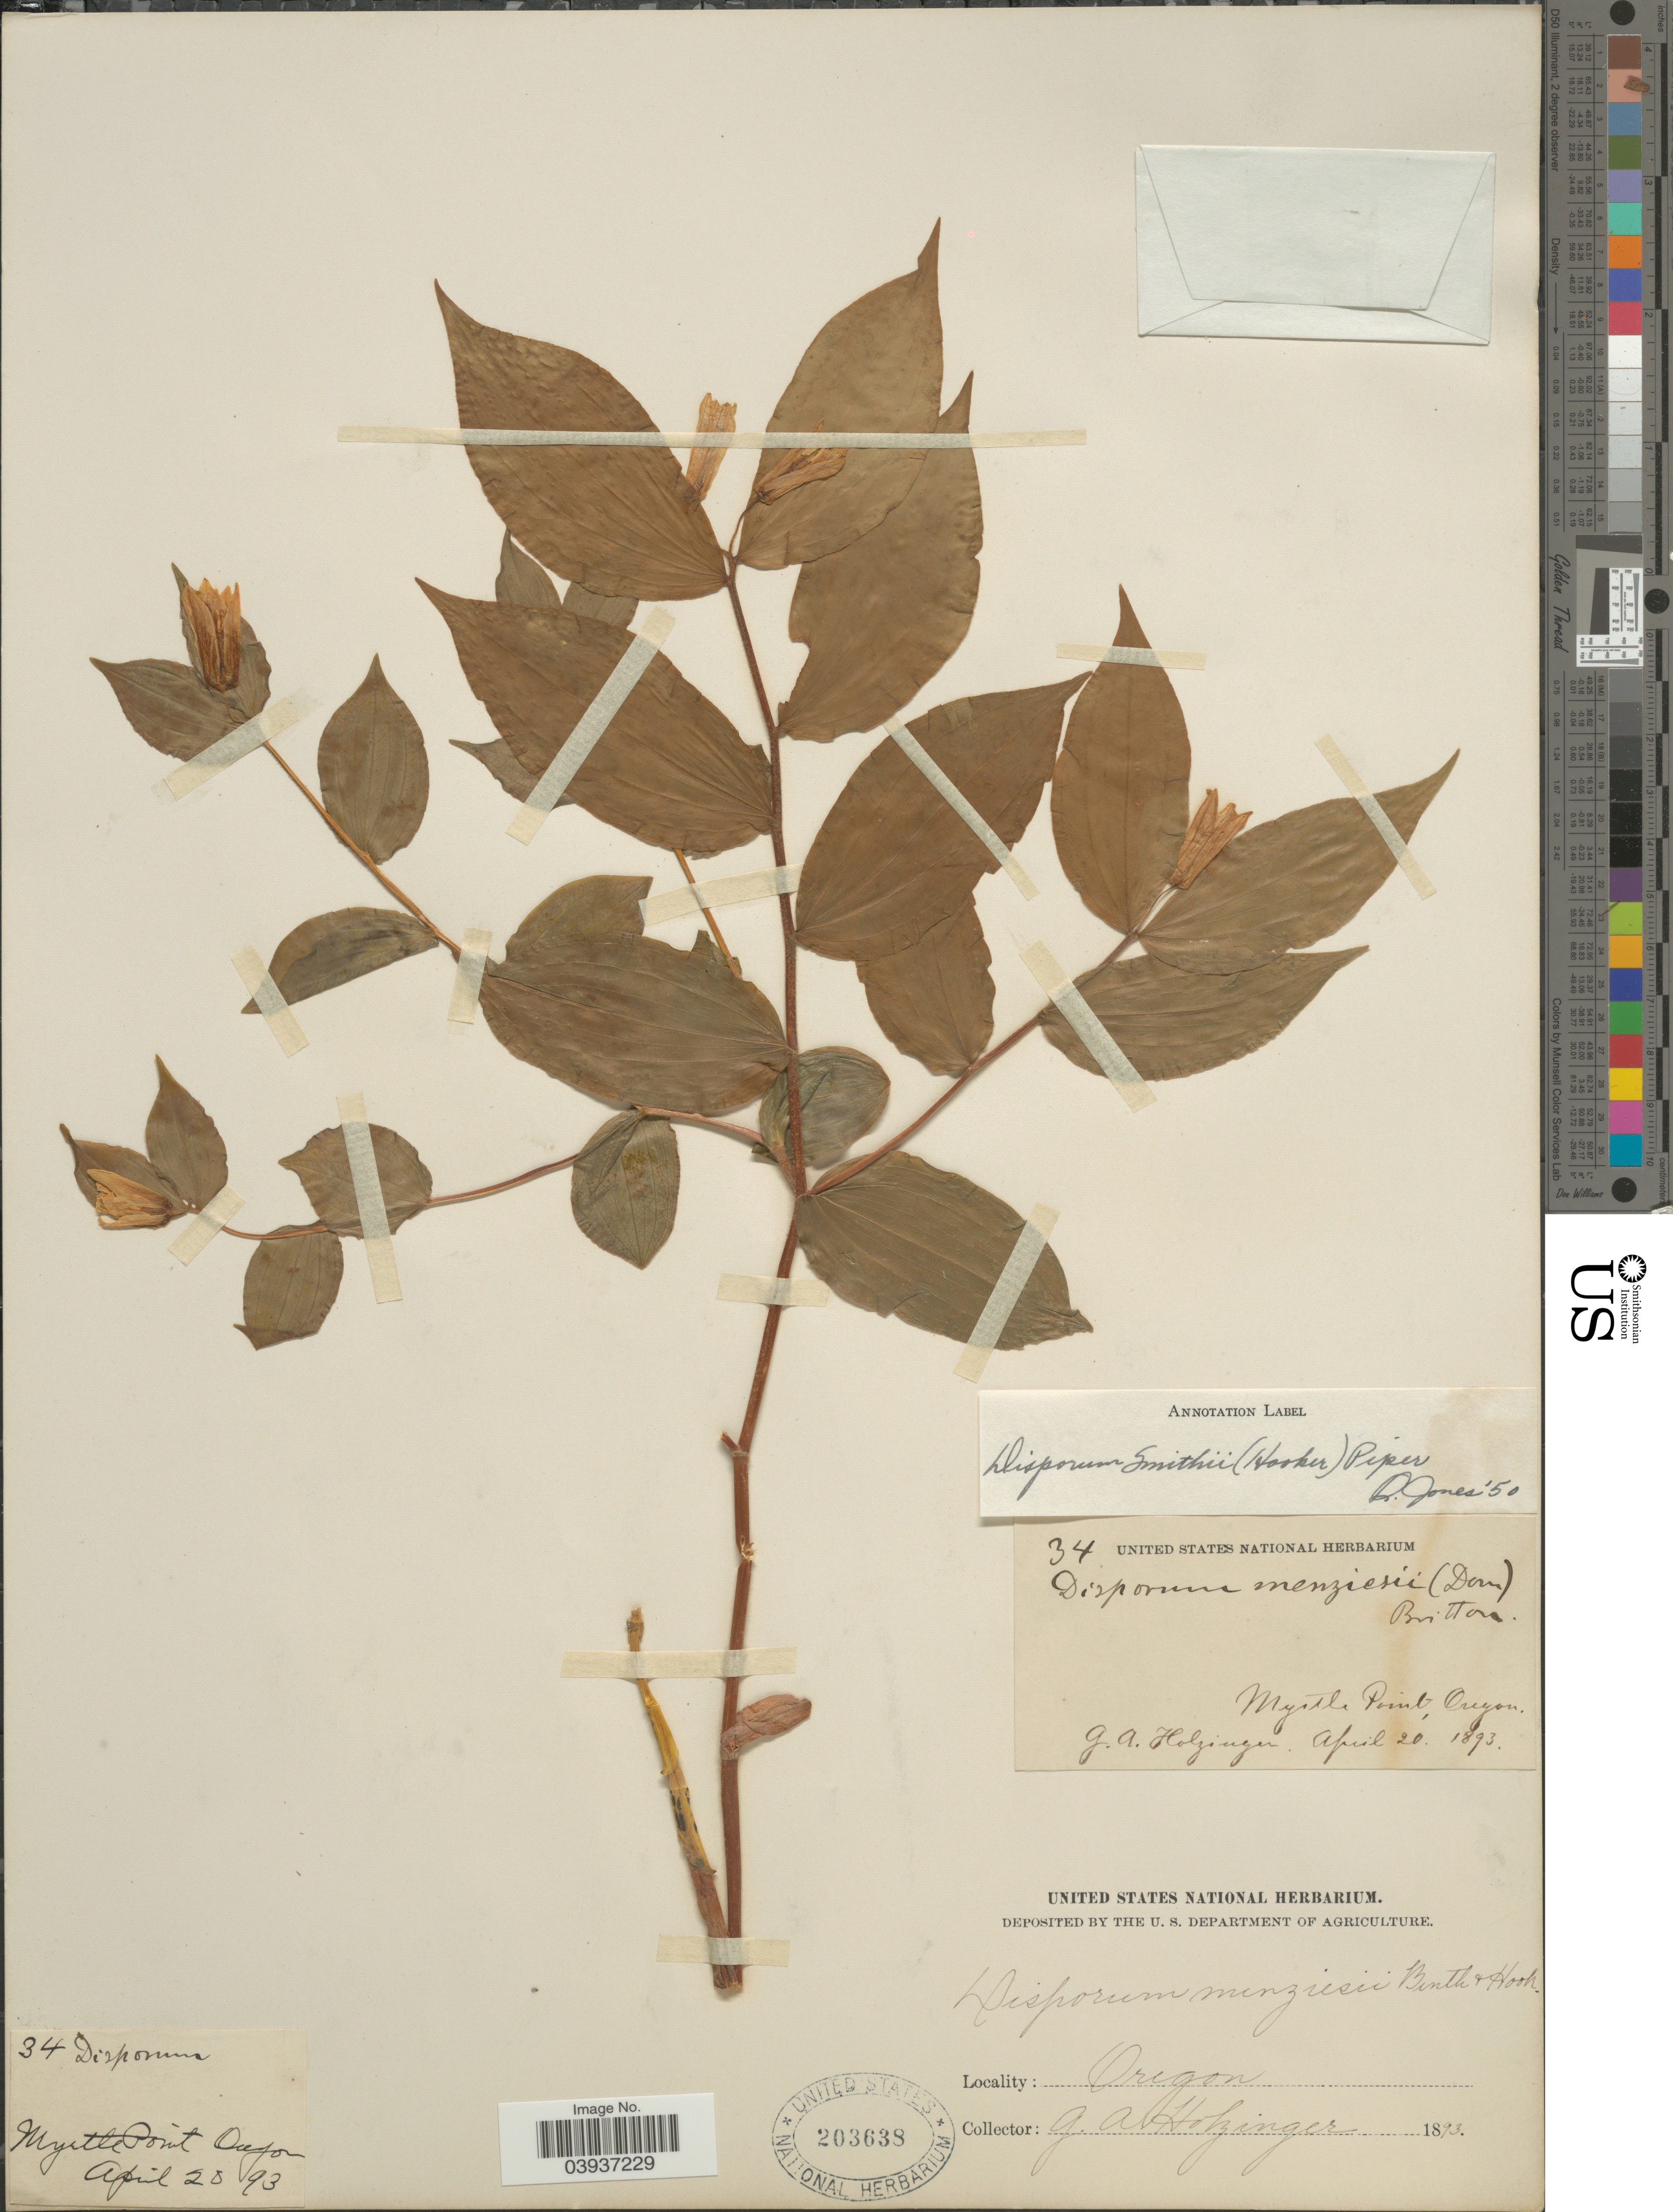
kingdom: Plantae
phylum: Tracheophyta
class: Liliopsida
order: Liliales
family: Colchicaceae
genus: Disporum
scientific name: Disporum smithii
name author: Piper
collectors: G. A. Holzinger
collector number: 34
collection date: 1893-04-20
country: United States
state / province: Oregon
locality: Myrtle Point.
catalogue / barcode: US 203638